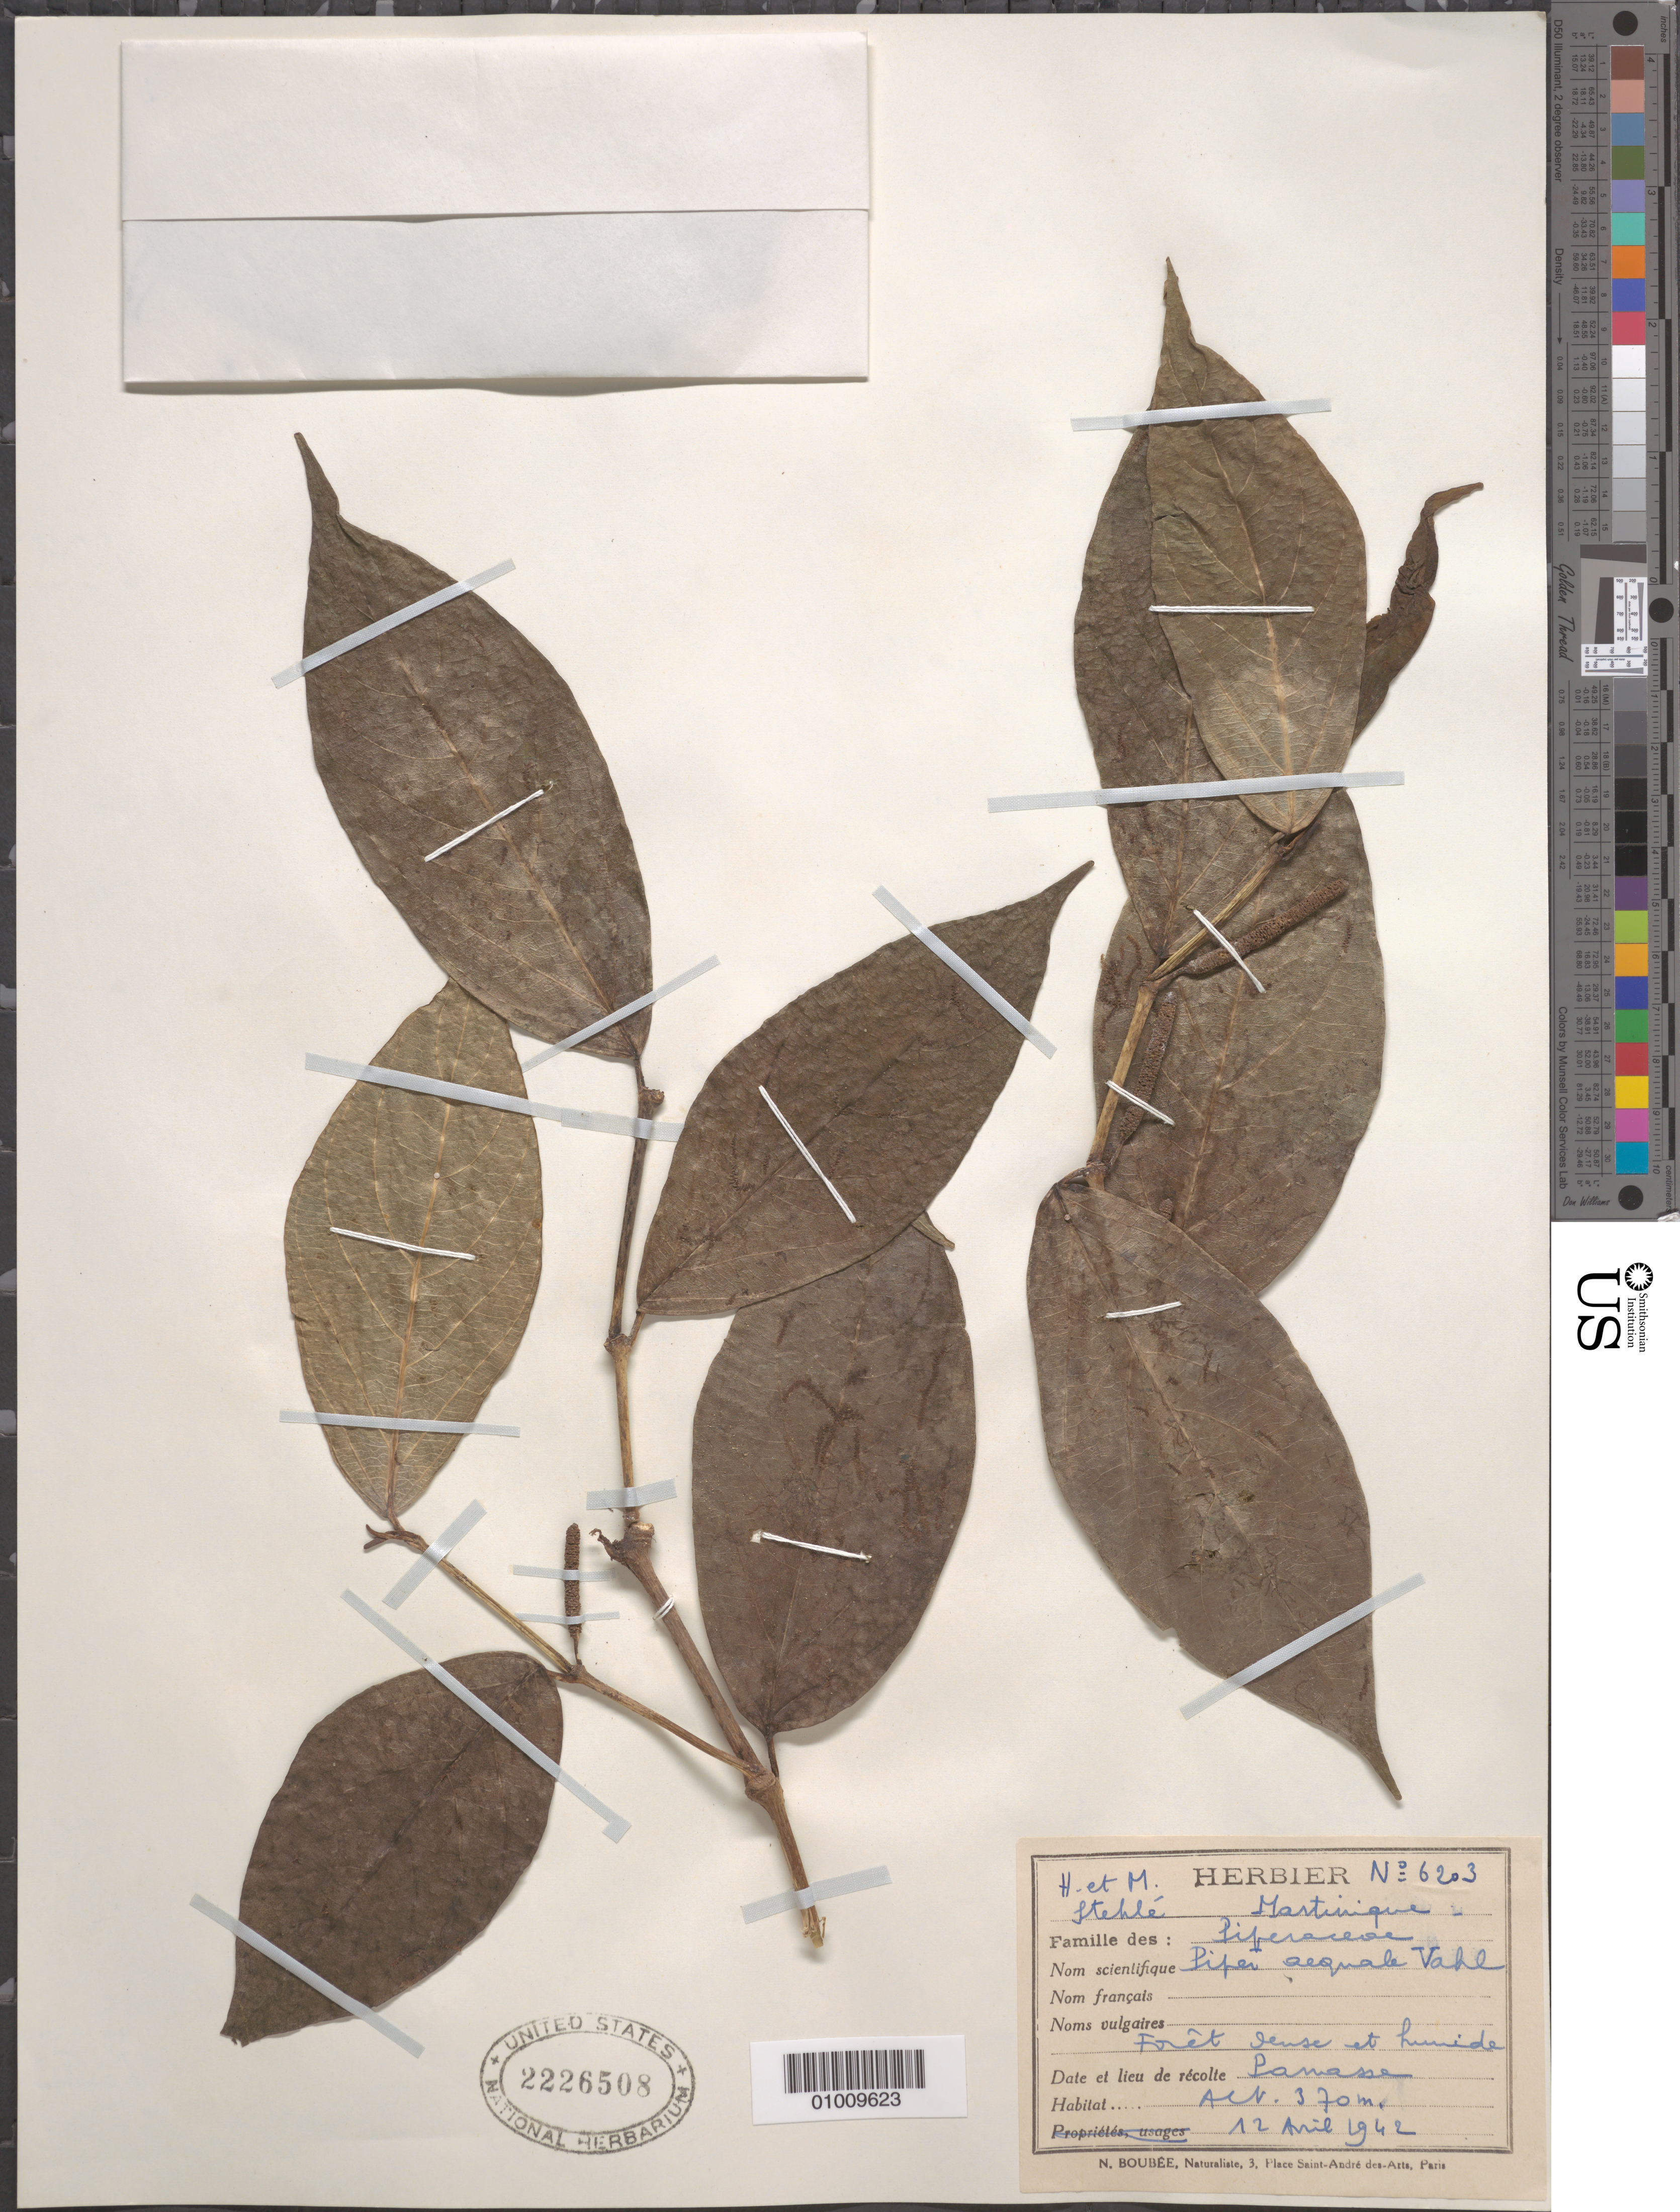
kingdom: Plantae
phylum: Tracheophyta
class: Magnoliopsida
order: Piperales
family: Piperaceae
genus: Piper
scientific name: Piper aequale var. aequale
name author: Vahl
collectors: H. Stehlé & M. Stehlé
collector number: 6203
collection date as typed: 12 Apr 1942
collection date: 1942-04-12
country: Martinique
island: Martinique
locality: dense, humid forest.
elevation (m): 370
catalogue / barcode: US 2226508